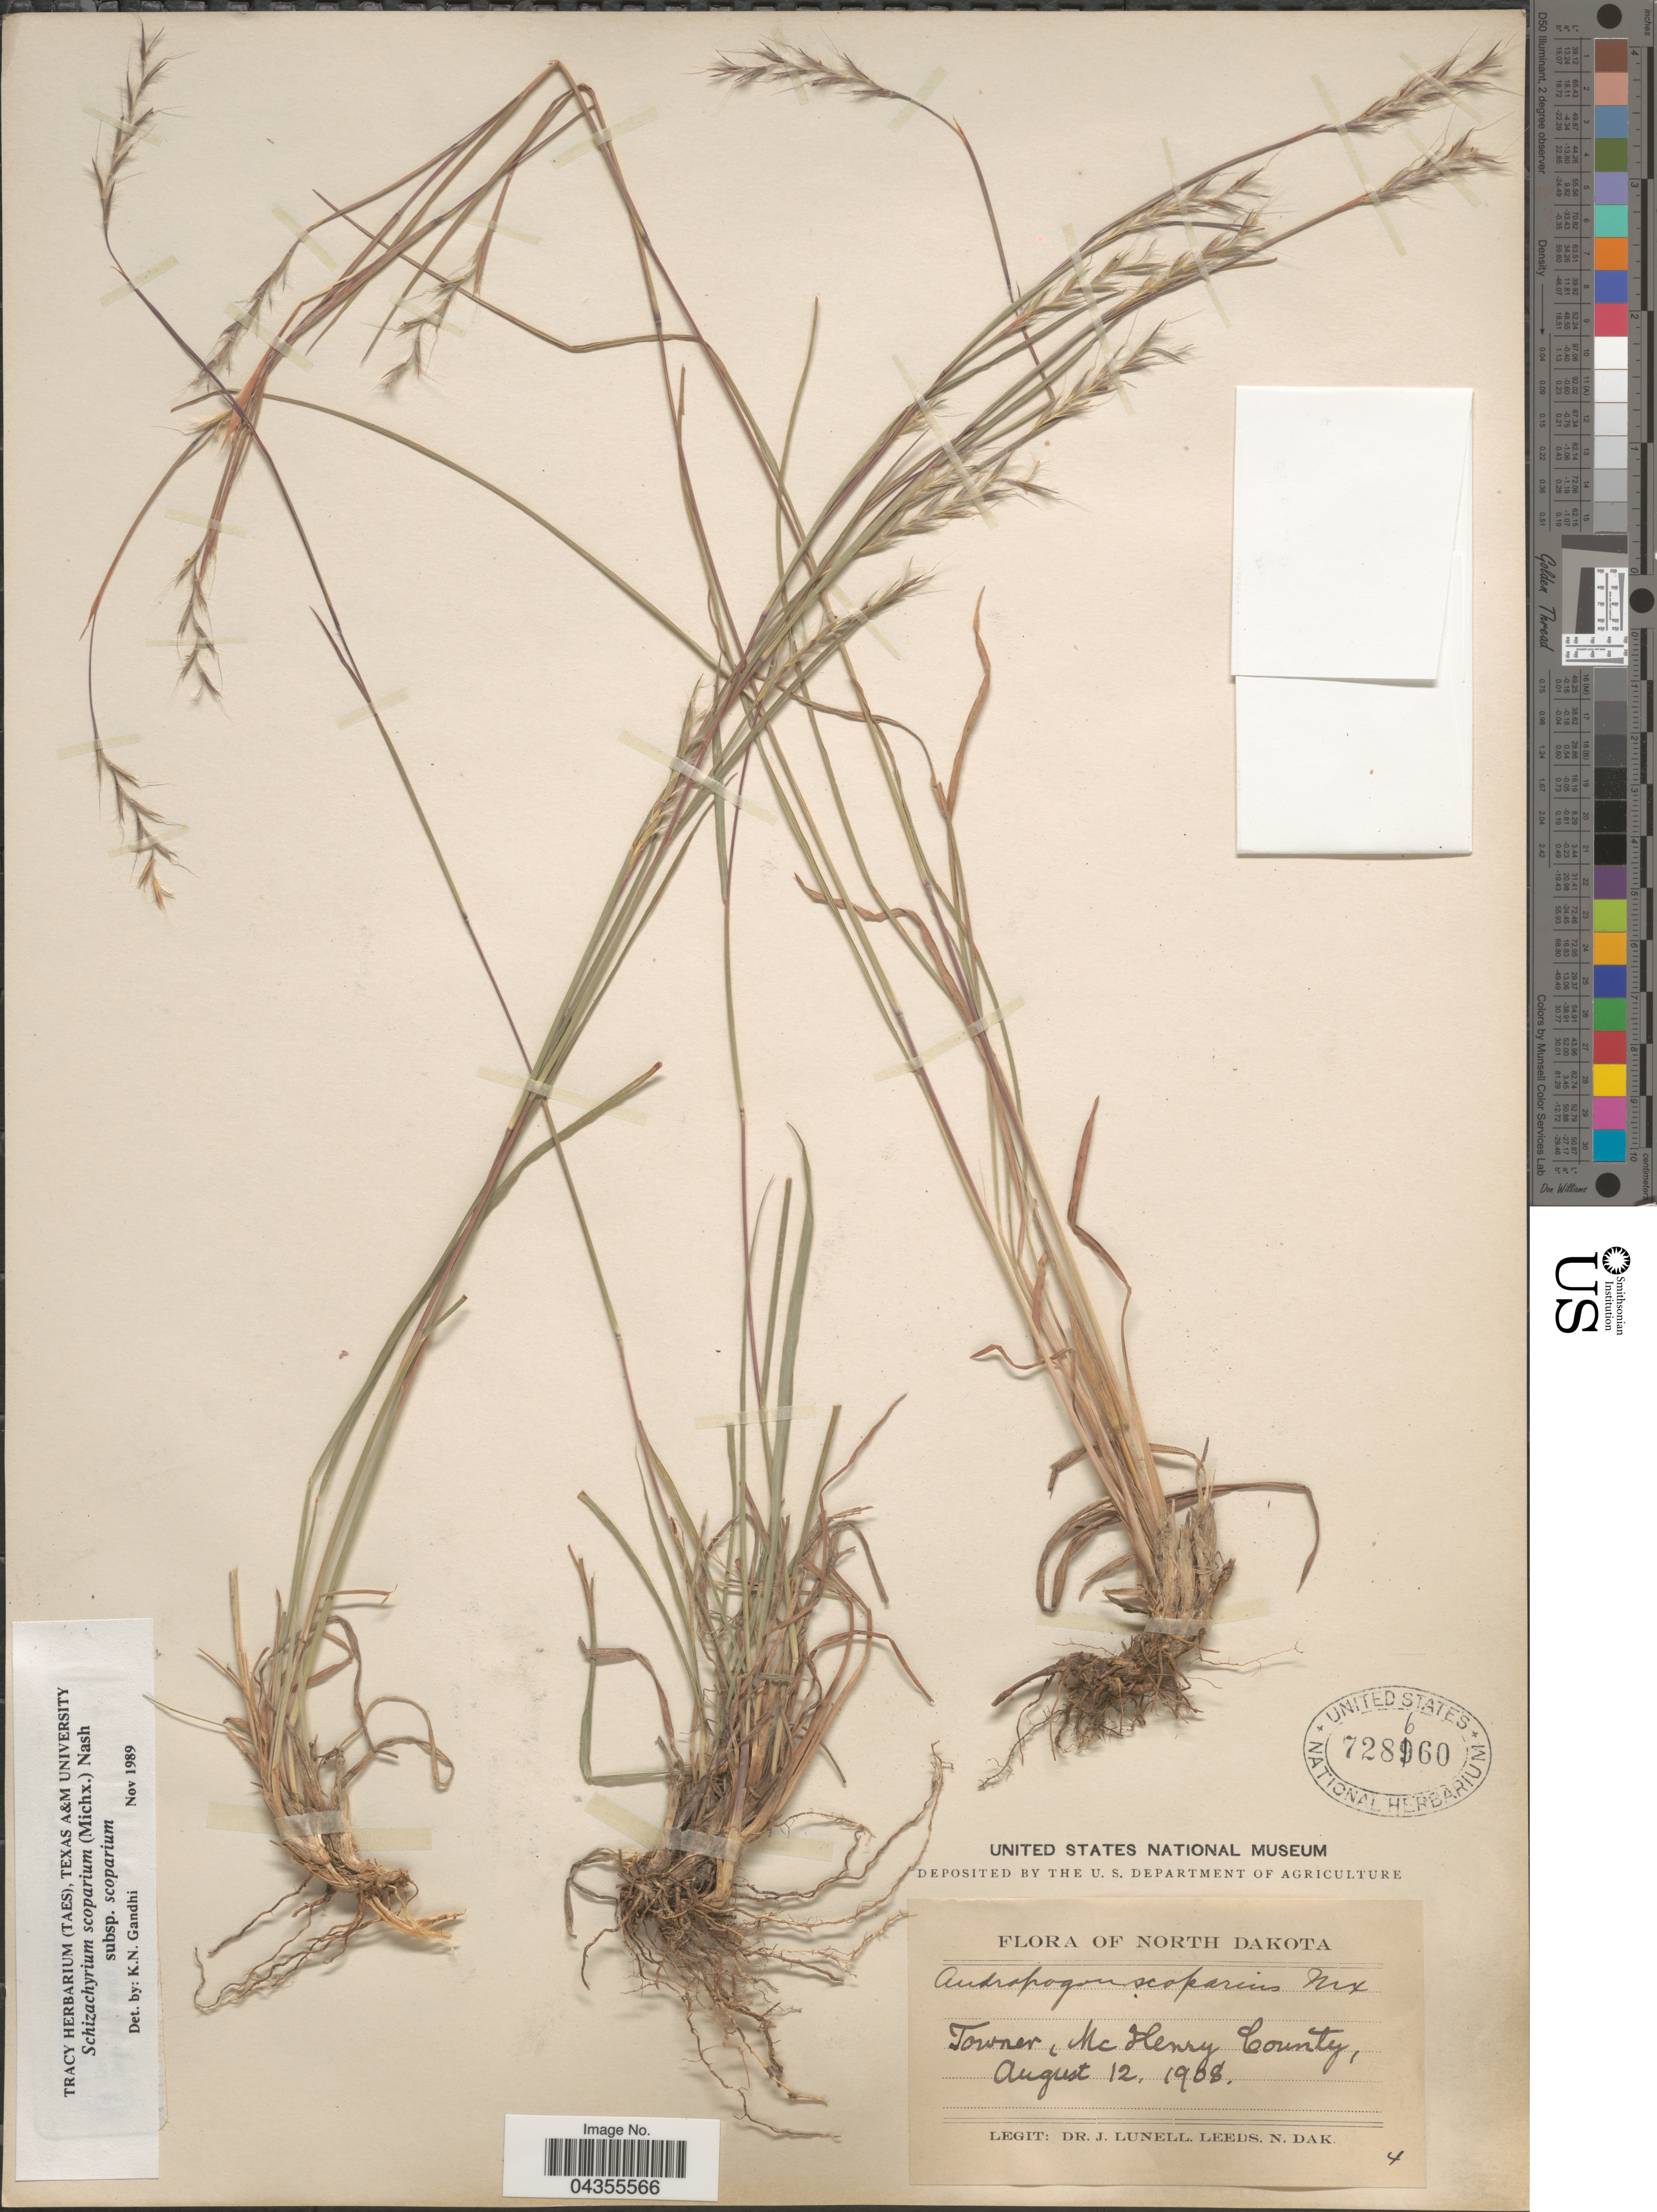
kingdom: Plantae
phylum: Tracheophyta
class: Liliopsida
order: Poales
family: Poaceae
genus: Schizachyrium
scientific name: Schizachyrium scoparium var. scoparium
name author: (Michx.) Nash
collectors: J. Lunell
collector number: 4?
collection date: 1908-08-12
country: United States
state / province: North Dakota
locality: Towner, McHenry County.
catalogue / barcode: US 728660